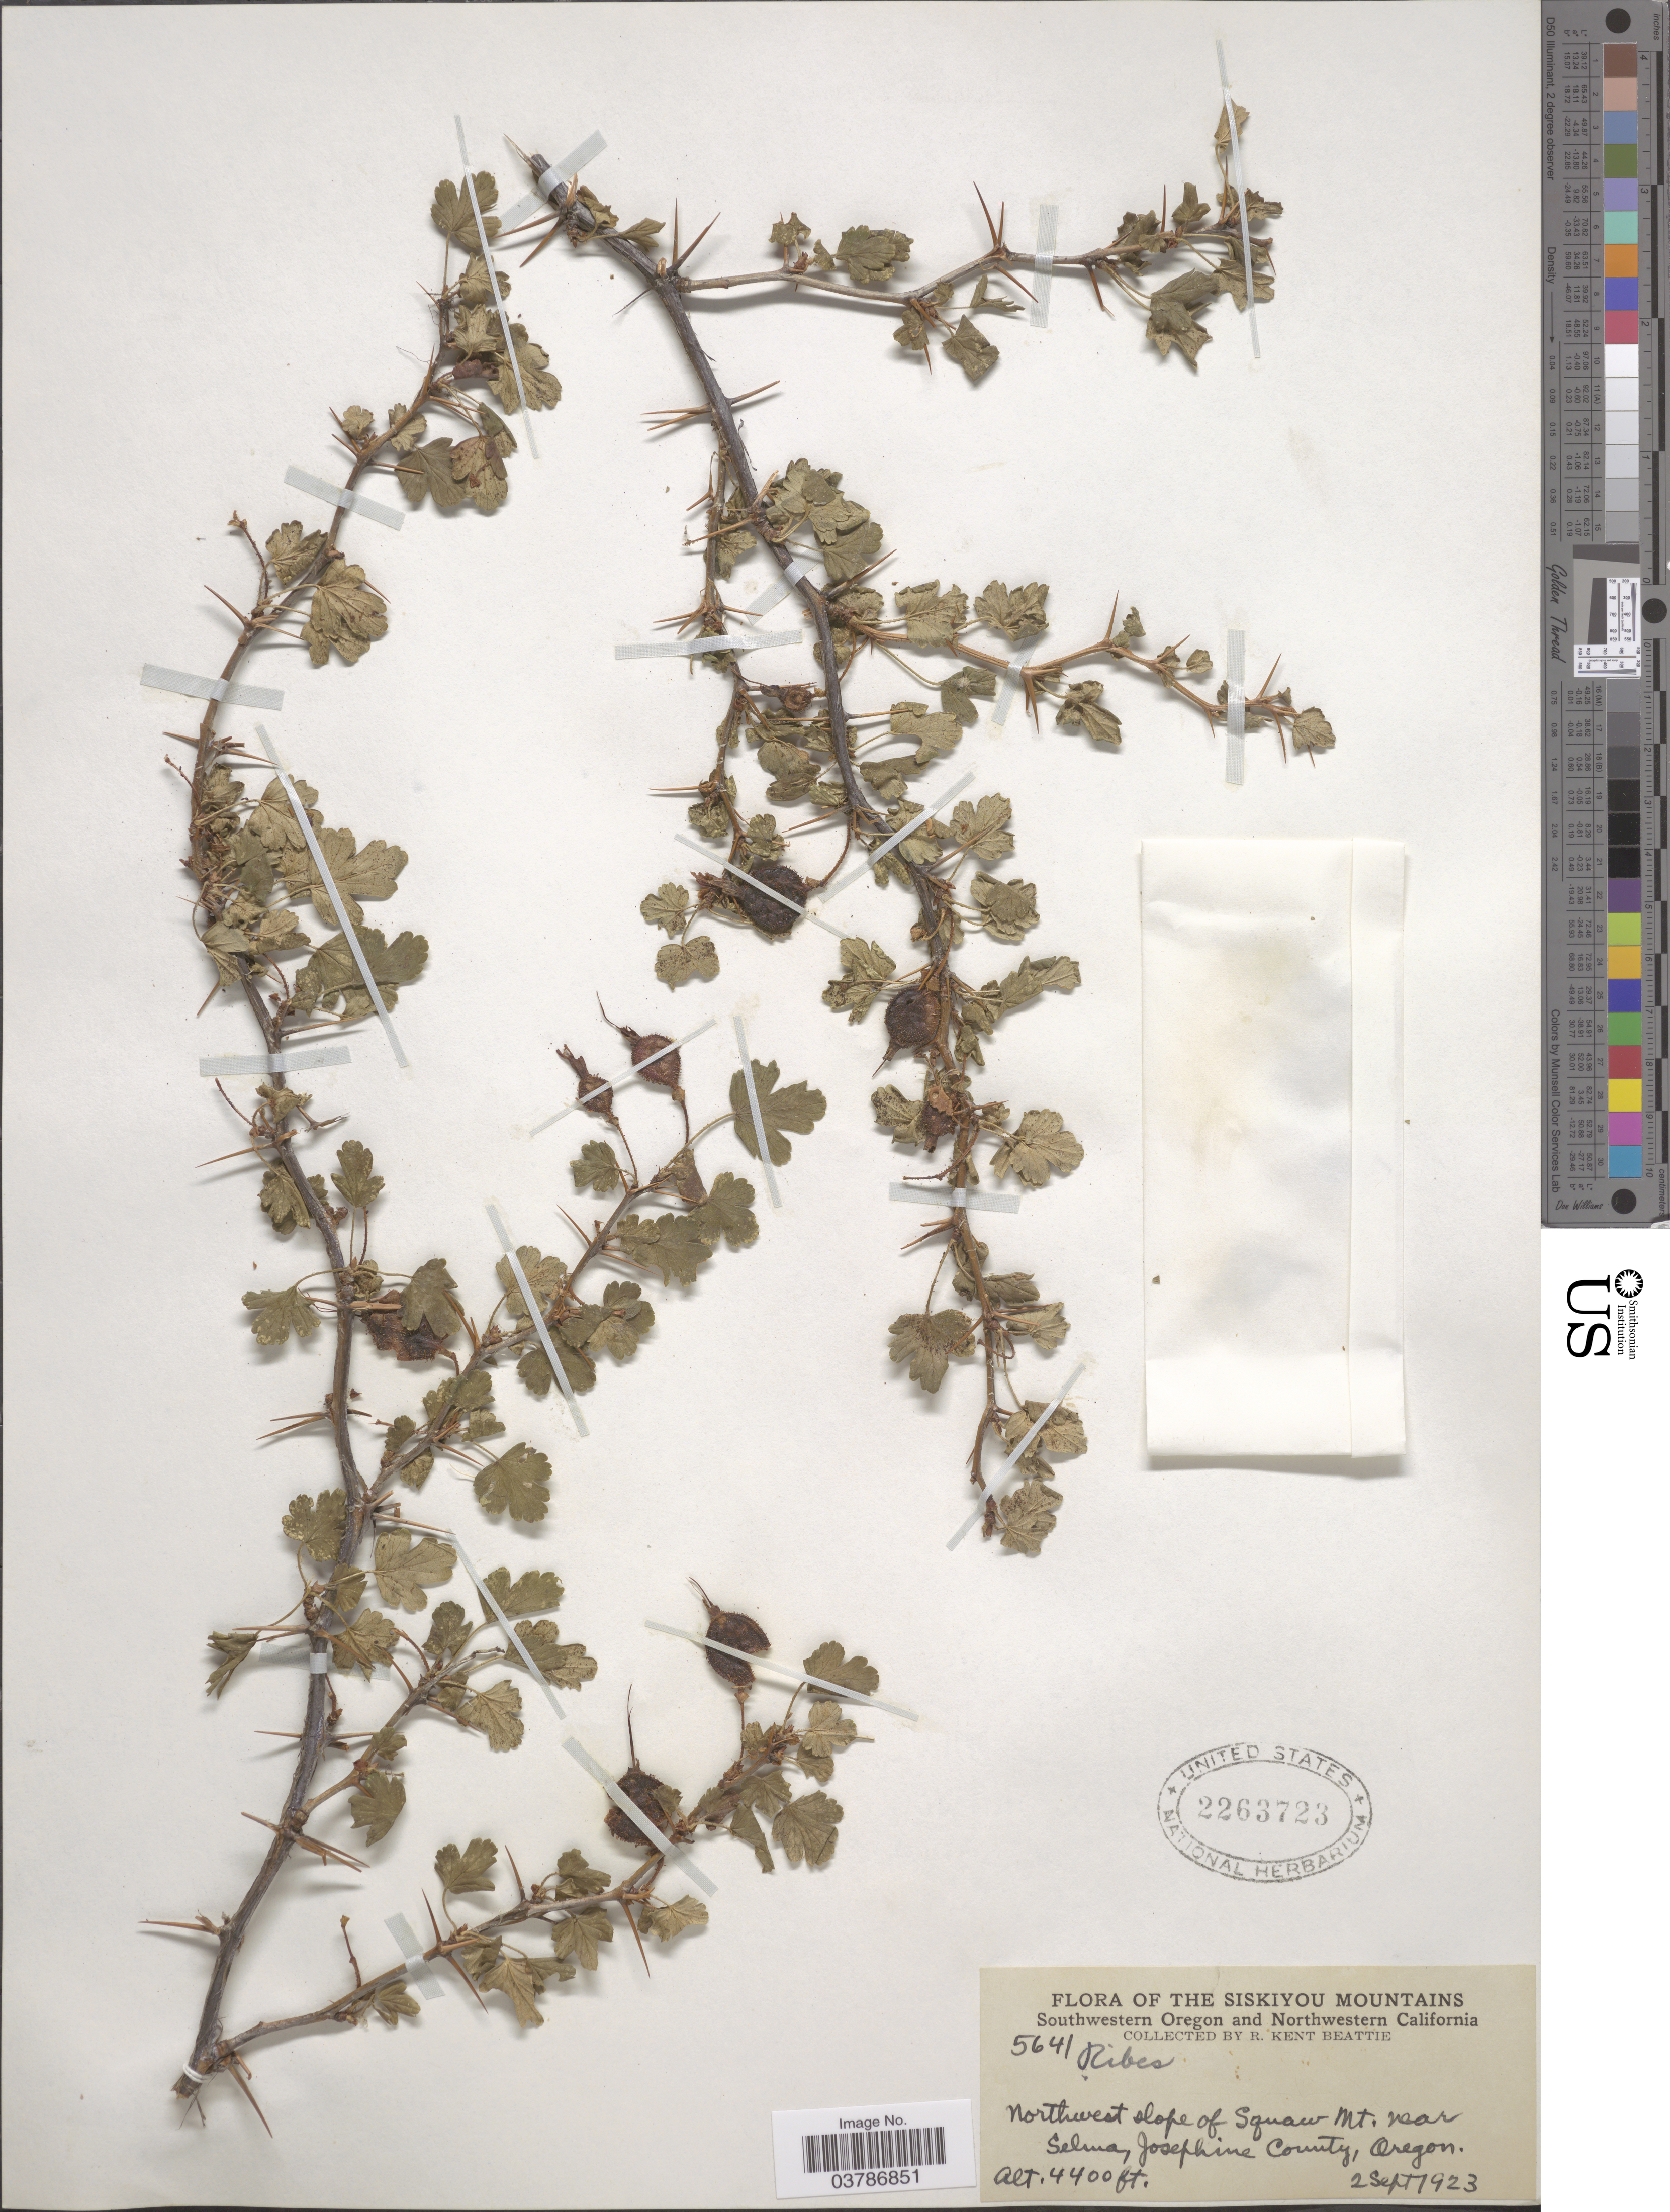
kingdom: Plantae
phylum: Tracheophyta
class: Magnoliopsida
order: Saxifragales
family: Grossulariaceae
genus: Ribes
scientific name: Ribes sp.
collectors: R. K. Beattie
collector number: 5641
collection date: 1923-09-02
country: United States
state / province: Oregon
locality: The Siskiyou Mountains. Southwestern Oregon. Northwest slope of Squaq Mt. near Selma, Josephine County.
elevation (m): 1341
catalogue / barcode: US 2263723